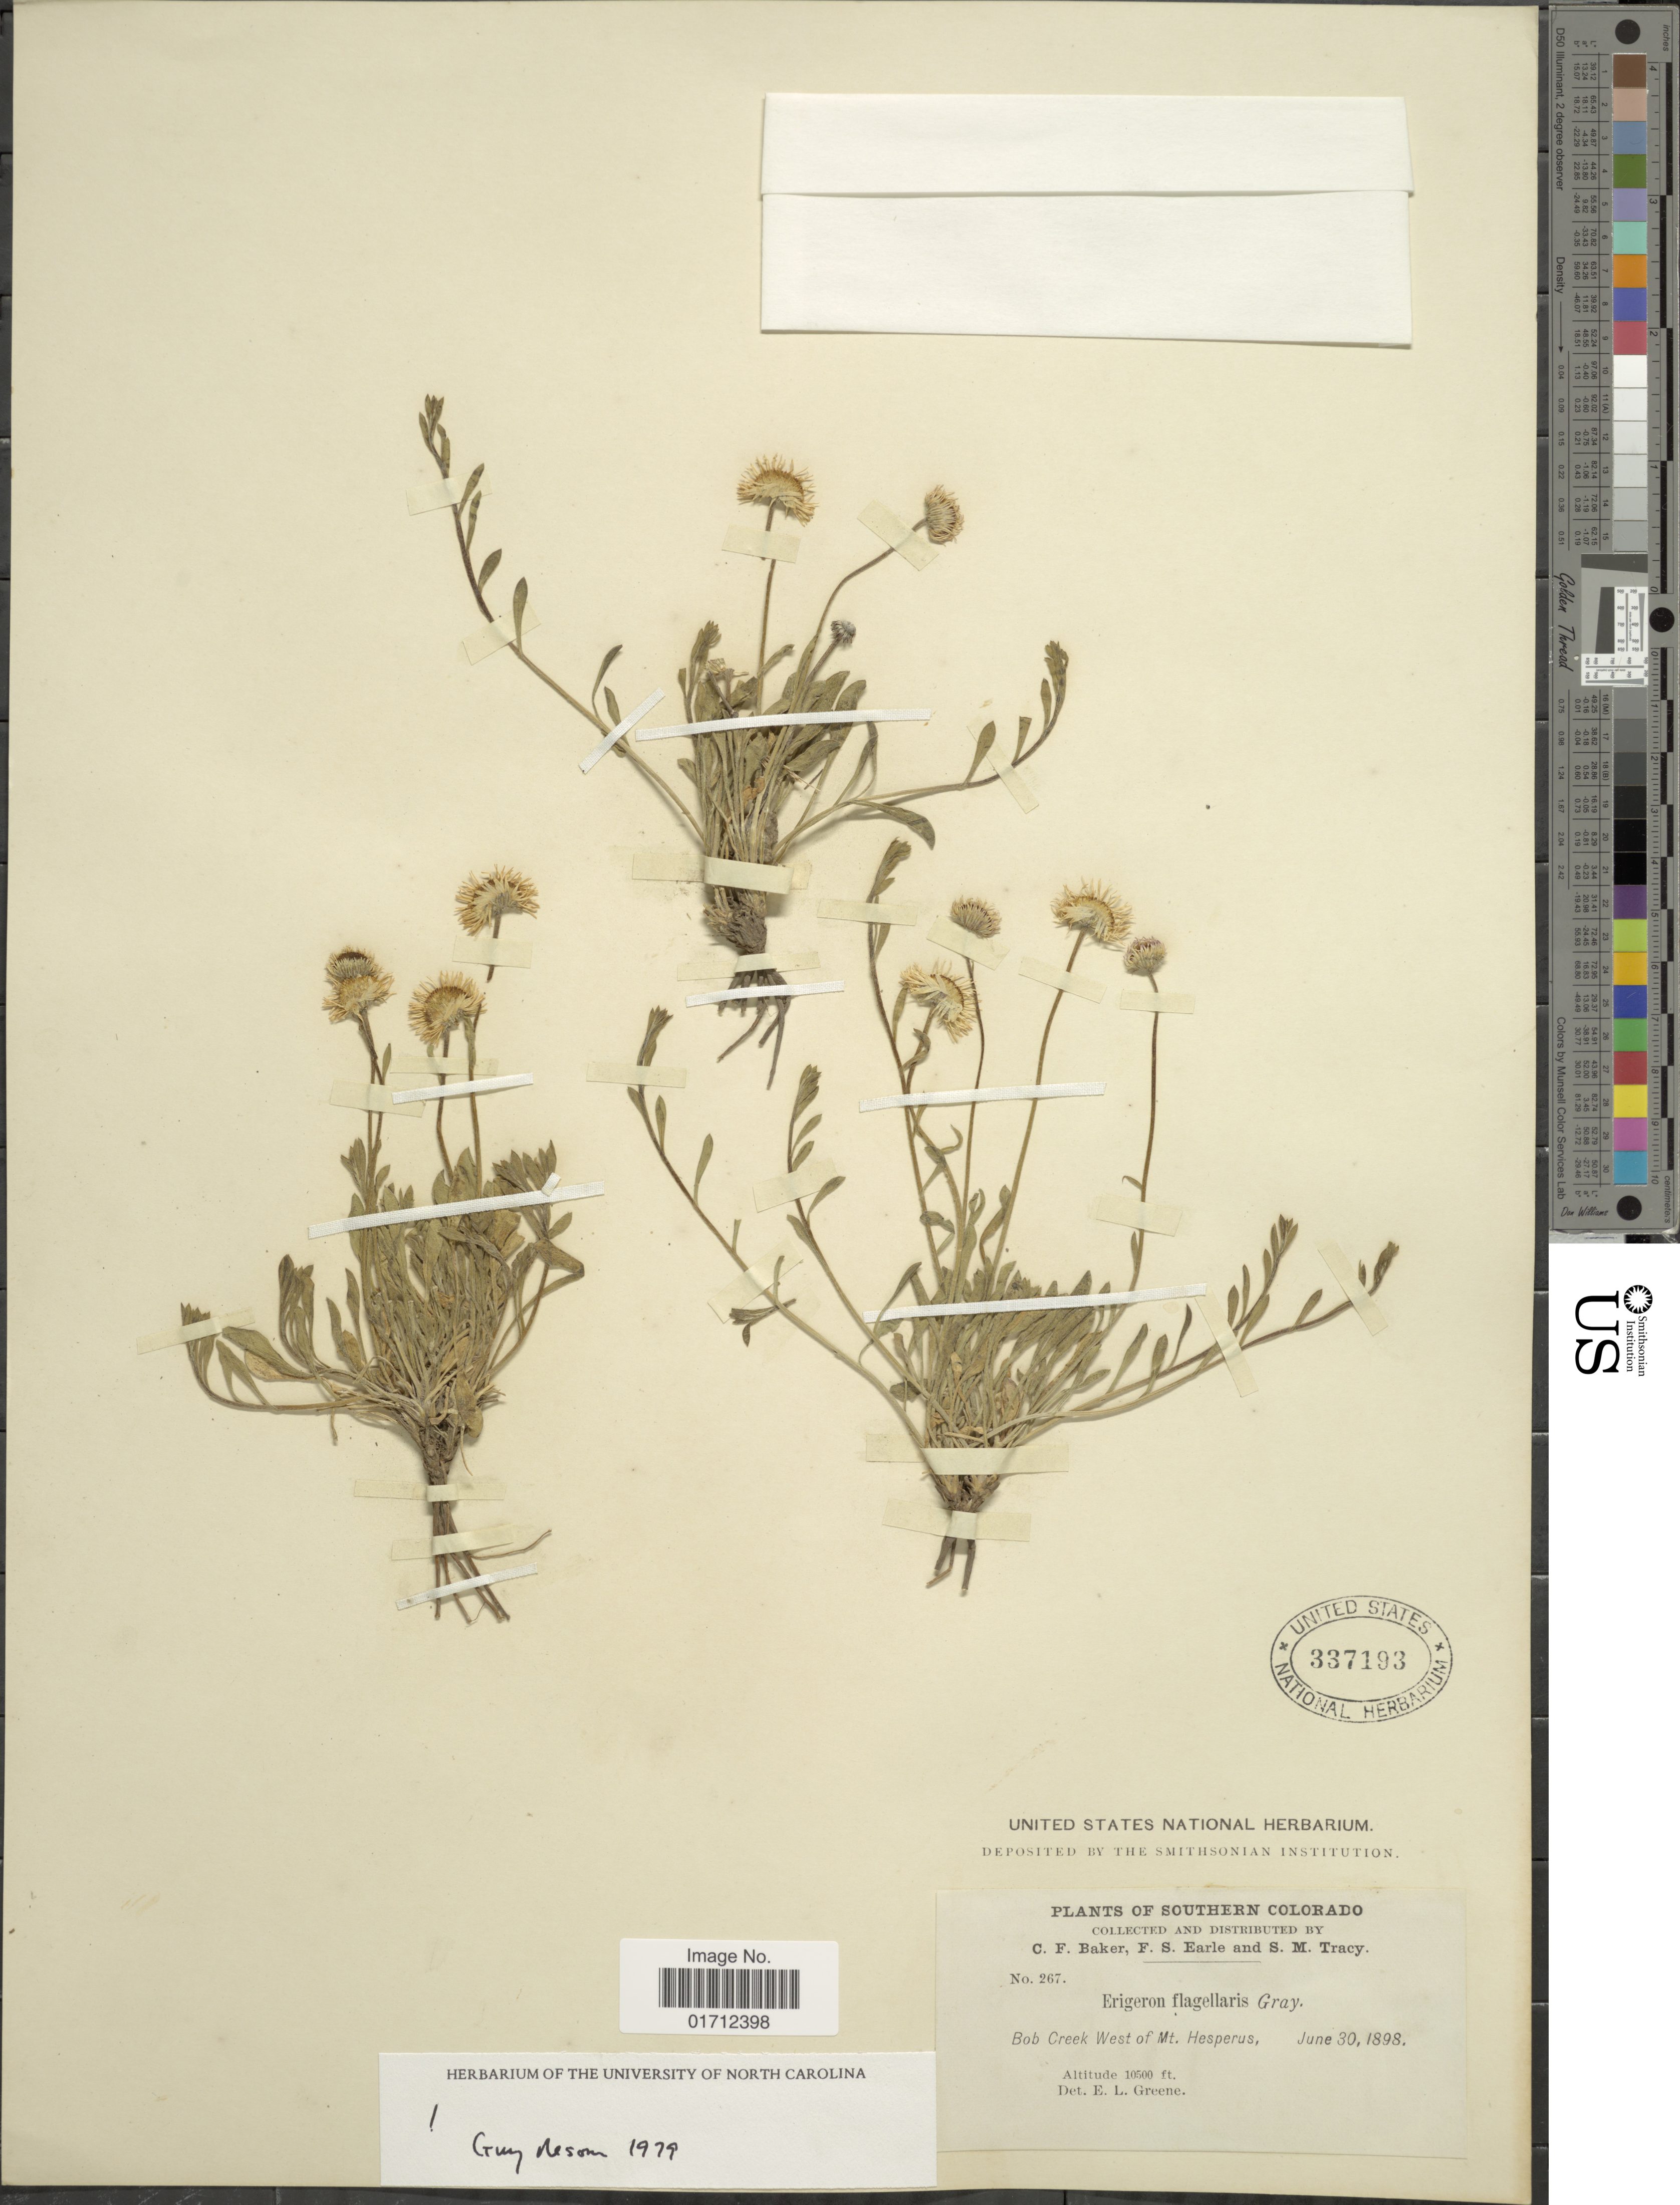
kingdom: Plantae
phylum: Tracheophyta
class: Magnoliopsida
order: Asterales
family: Asteraceae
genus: Erigeron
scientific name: Erigeron flagellaris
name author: A. Gray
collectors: C. F. Baker, F. S. Earle & S. M. Tracy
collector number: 267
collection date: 1898-06-30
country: United States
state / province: Colorado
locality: Southern Colorado, Bob Creek West of Mt. Hesperus.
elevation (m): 3200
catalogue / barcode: US 337193